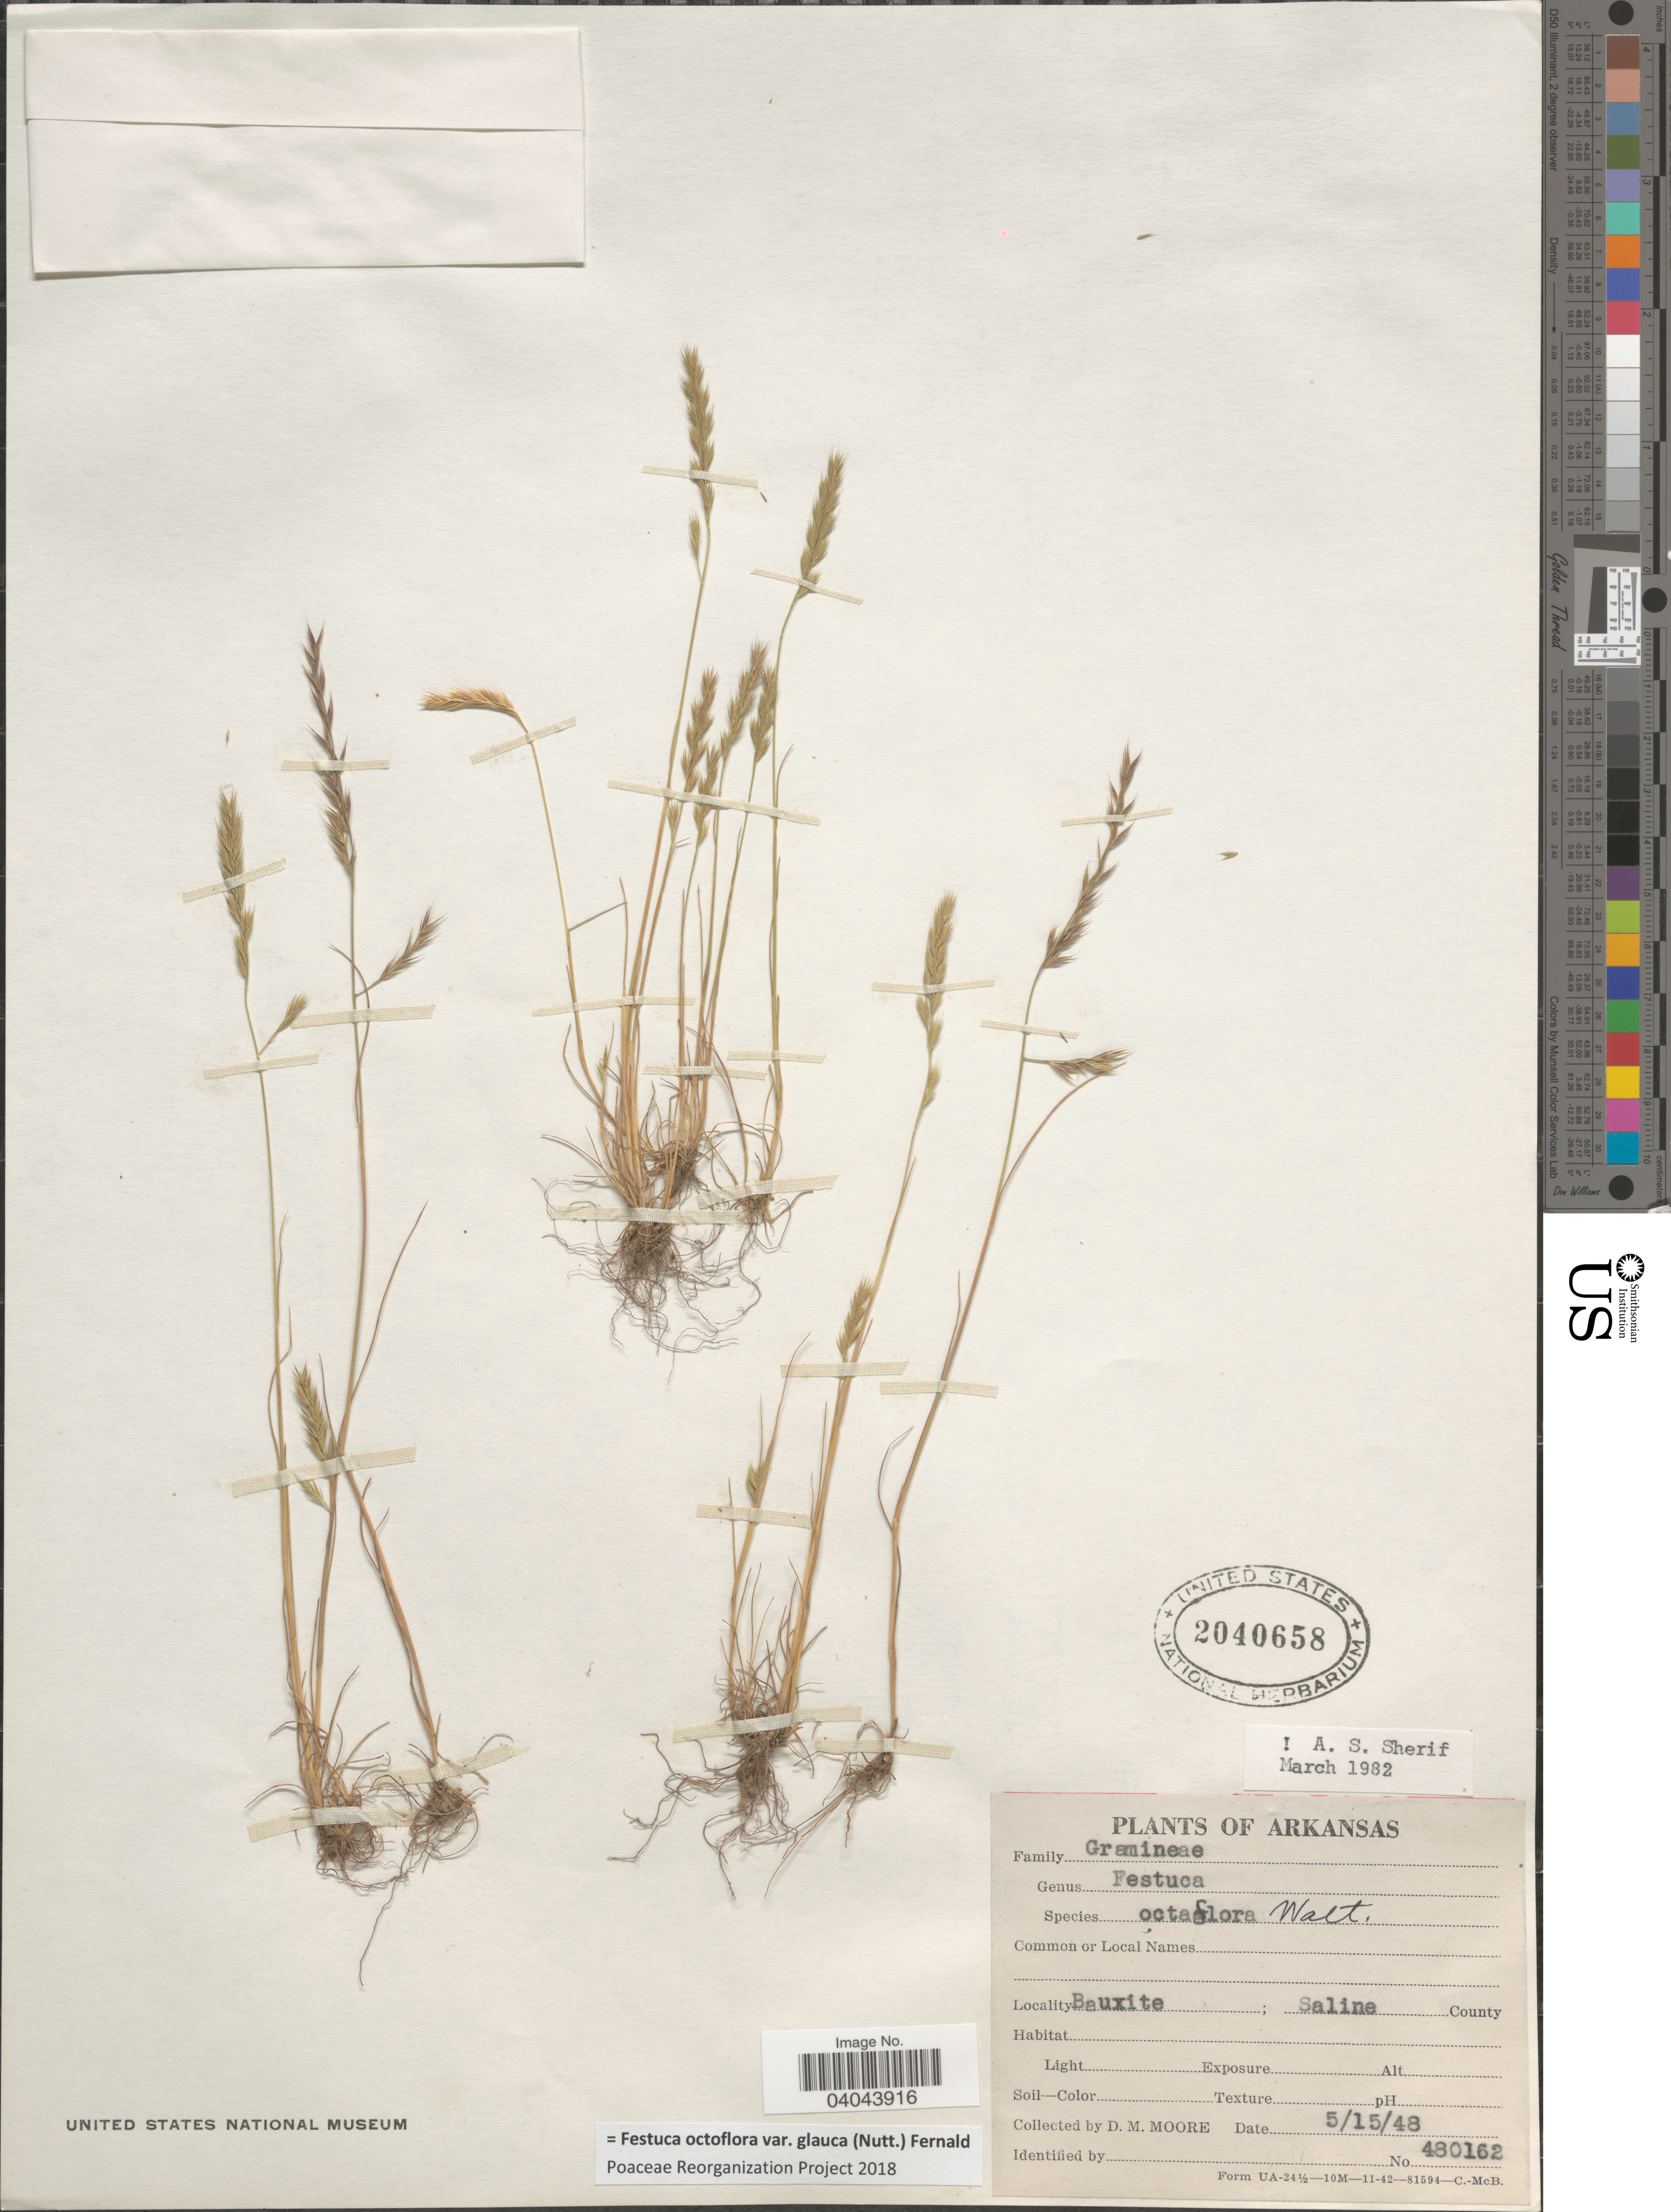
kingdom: Plantae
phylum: Tracheophyta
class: Liliopsida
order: Poales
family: Poaceae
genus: Festuca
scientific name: Festuca octoflora var. glauca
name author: (Nutt.) Fernald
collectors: D. Moore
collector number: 480162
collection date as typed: Transcribed d/m/y: 15/5/48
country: United States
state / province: Arkansas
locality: Bauxite; Saline County.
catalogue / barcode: US 2040658